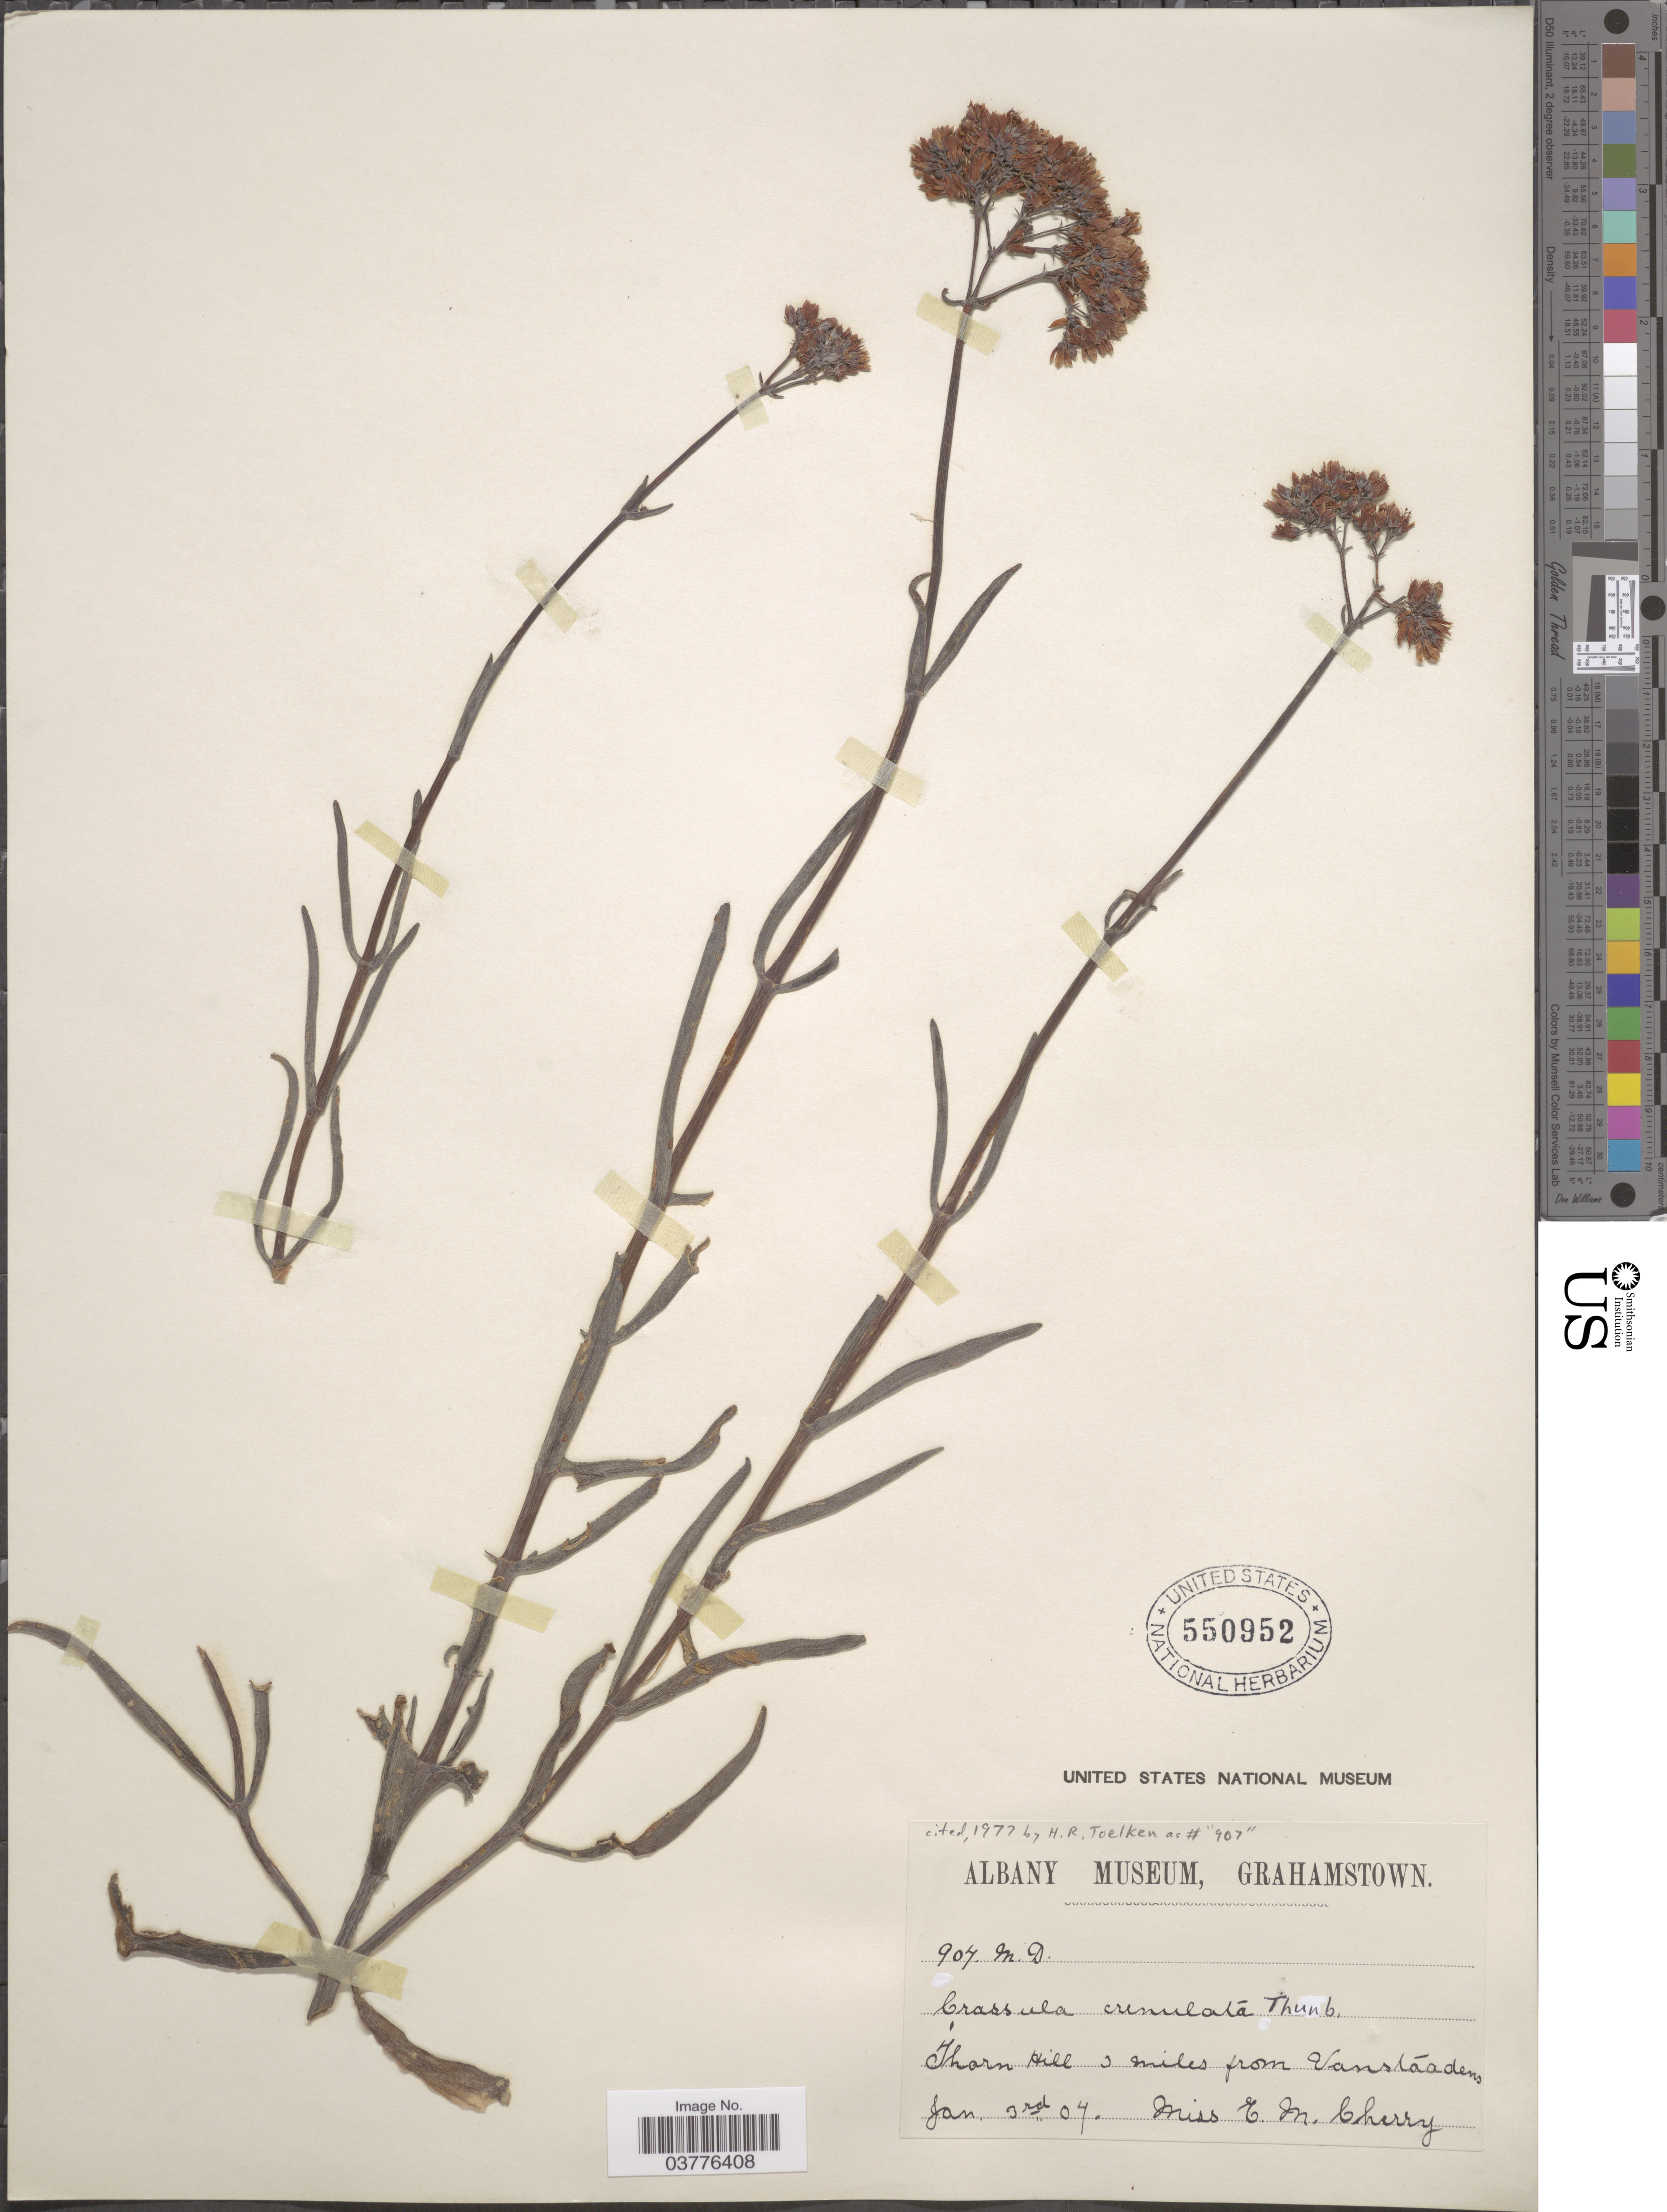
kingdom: Plantae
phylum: Tracheophyta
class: Magnoliopsida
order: Saxifragales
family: Crassulaceae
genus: Crassula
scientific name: Crassula crenulata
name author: Thunb.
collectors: E. Cherry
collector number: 907*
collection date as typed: Transcribed d/m/y: 3/1/4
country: South Africa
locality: Thorn Hill 3 miles from Vanstaadens.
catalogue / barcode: US 550952